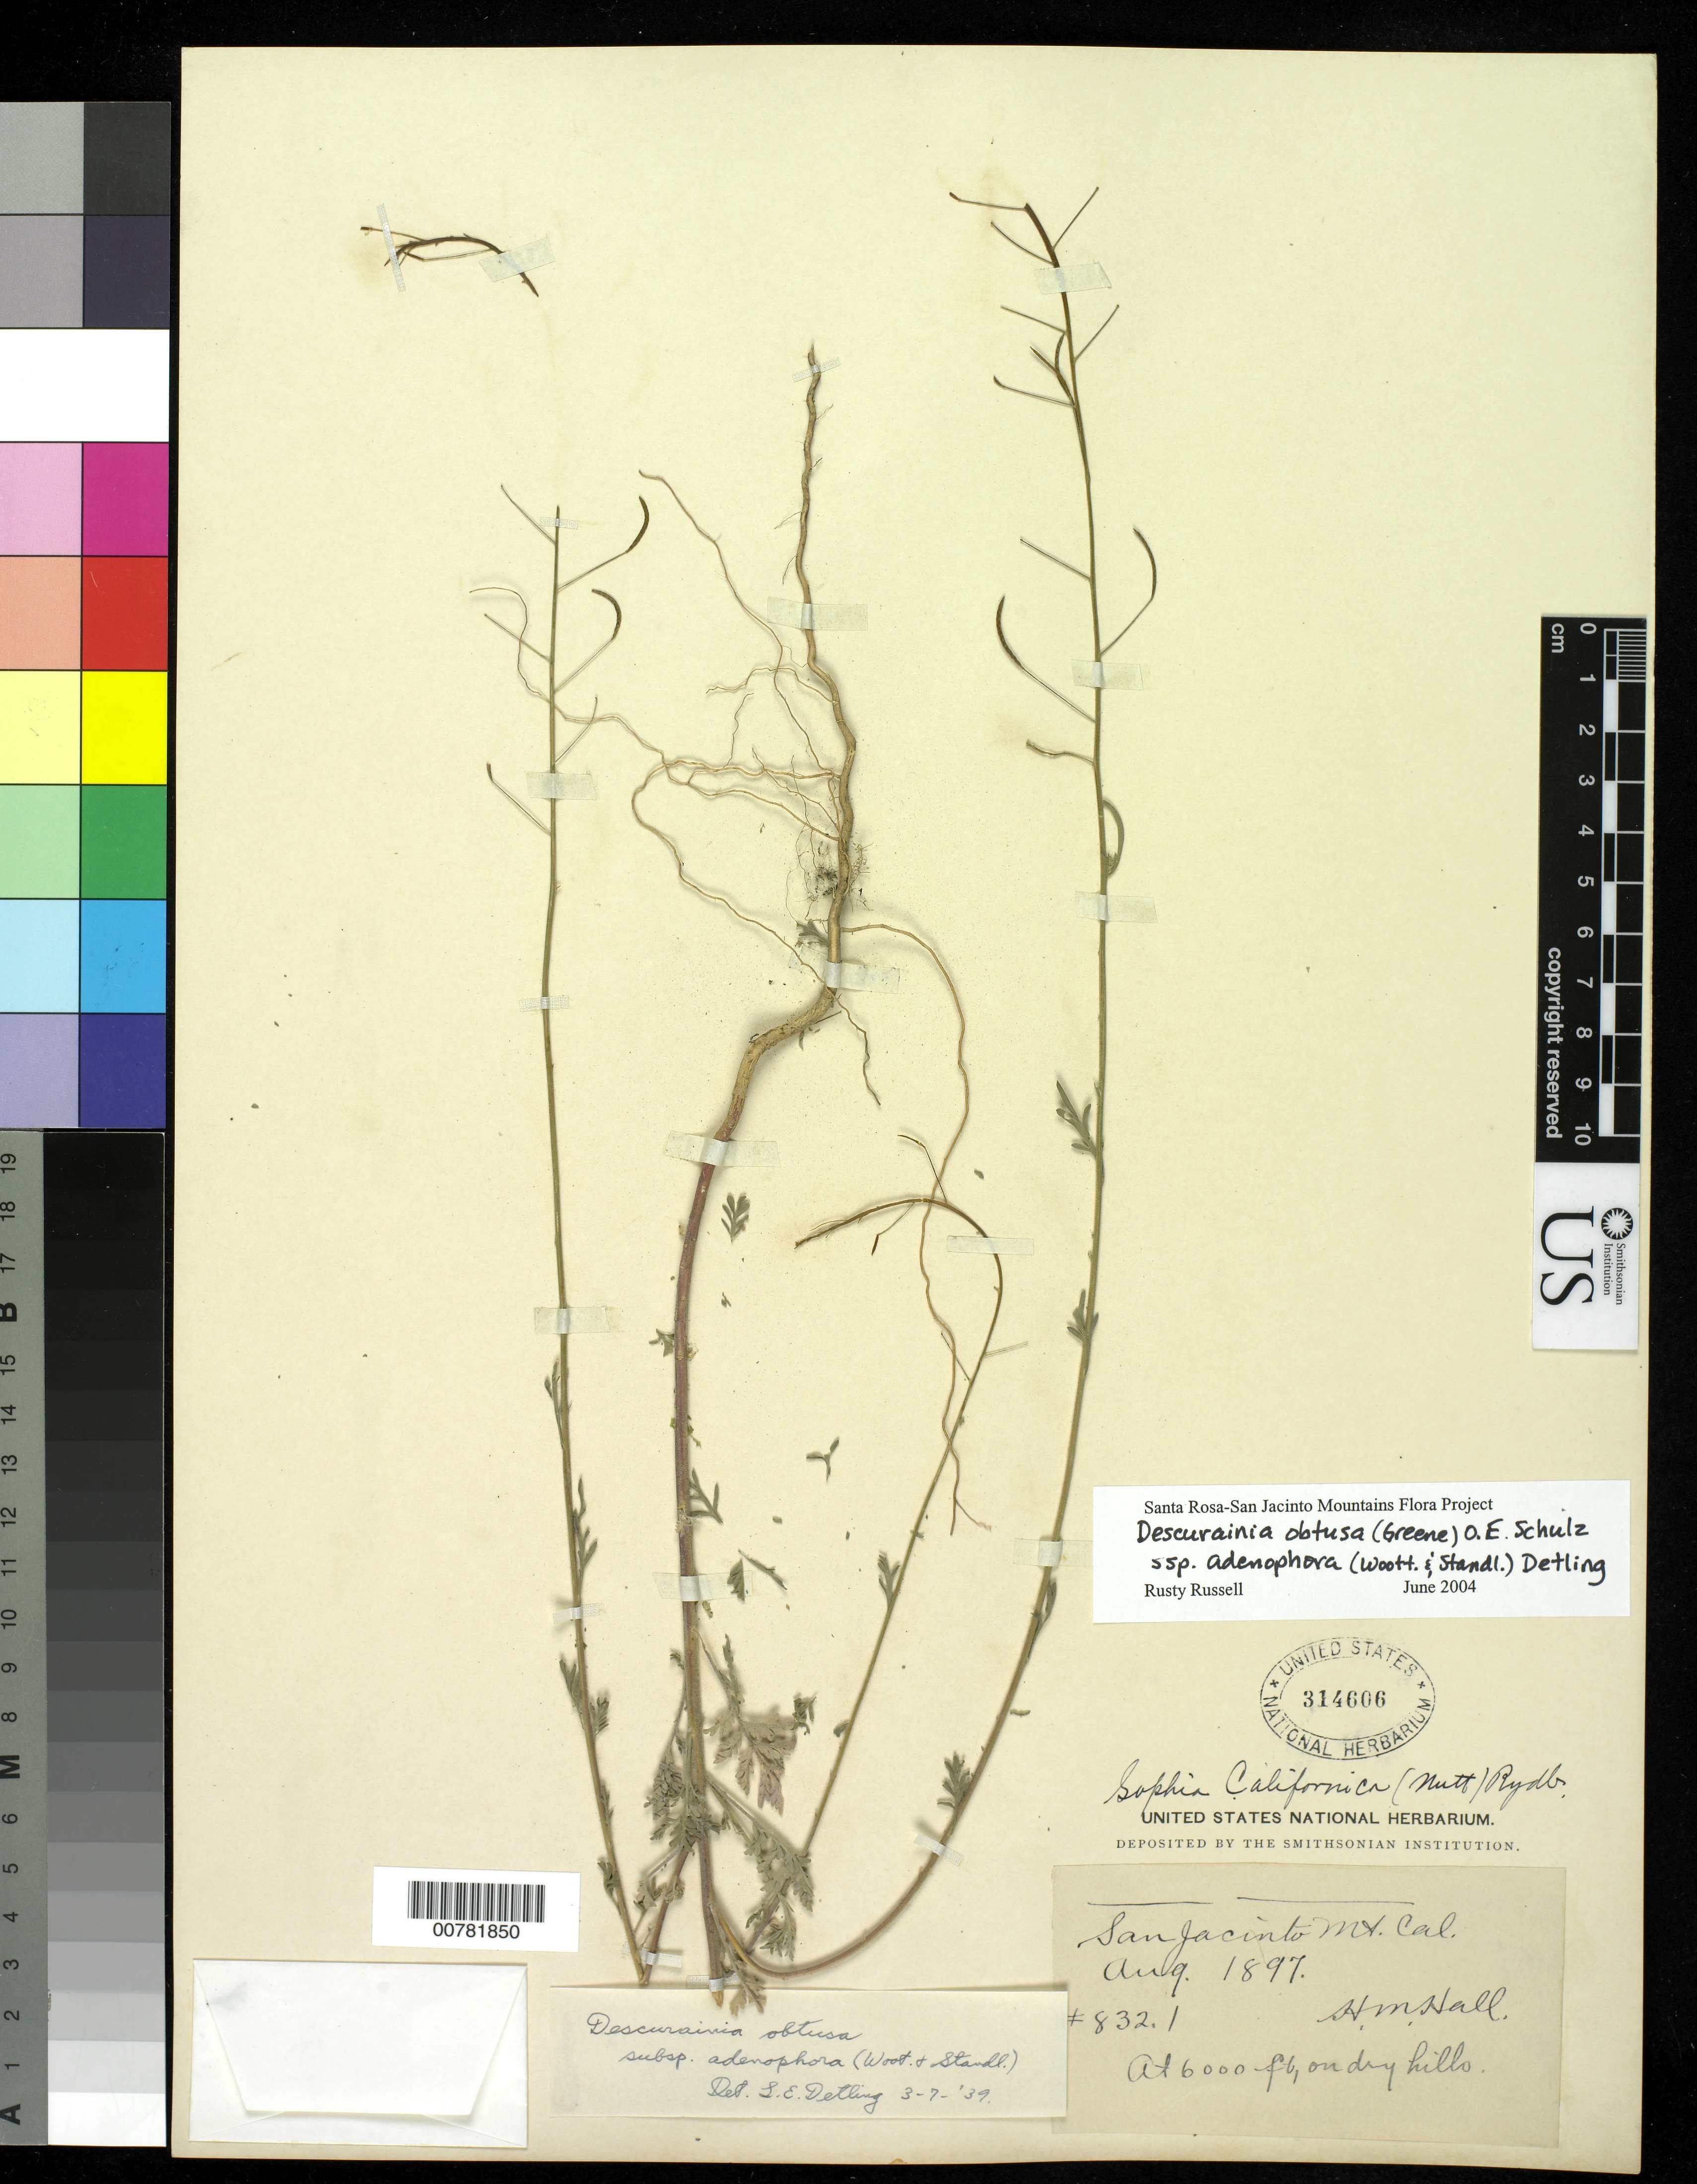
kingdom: Plantae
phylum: Tracheophyta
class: Magnoliopsida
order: Brassicales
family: Brassicaceae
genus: Descurainia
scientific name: Descurainia obtusa subsp. adenophora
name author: (Wooton & Standl.) Detling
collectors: H. M. Hall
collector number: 8321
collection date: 1897-08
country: United States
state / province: California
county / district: Riverside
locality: San Jacinto Mt.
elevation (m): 1829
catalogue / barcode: US 314606